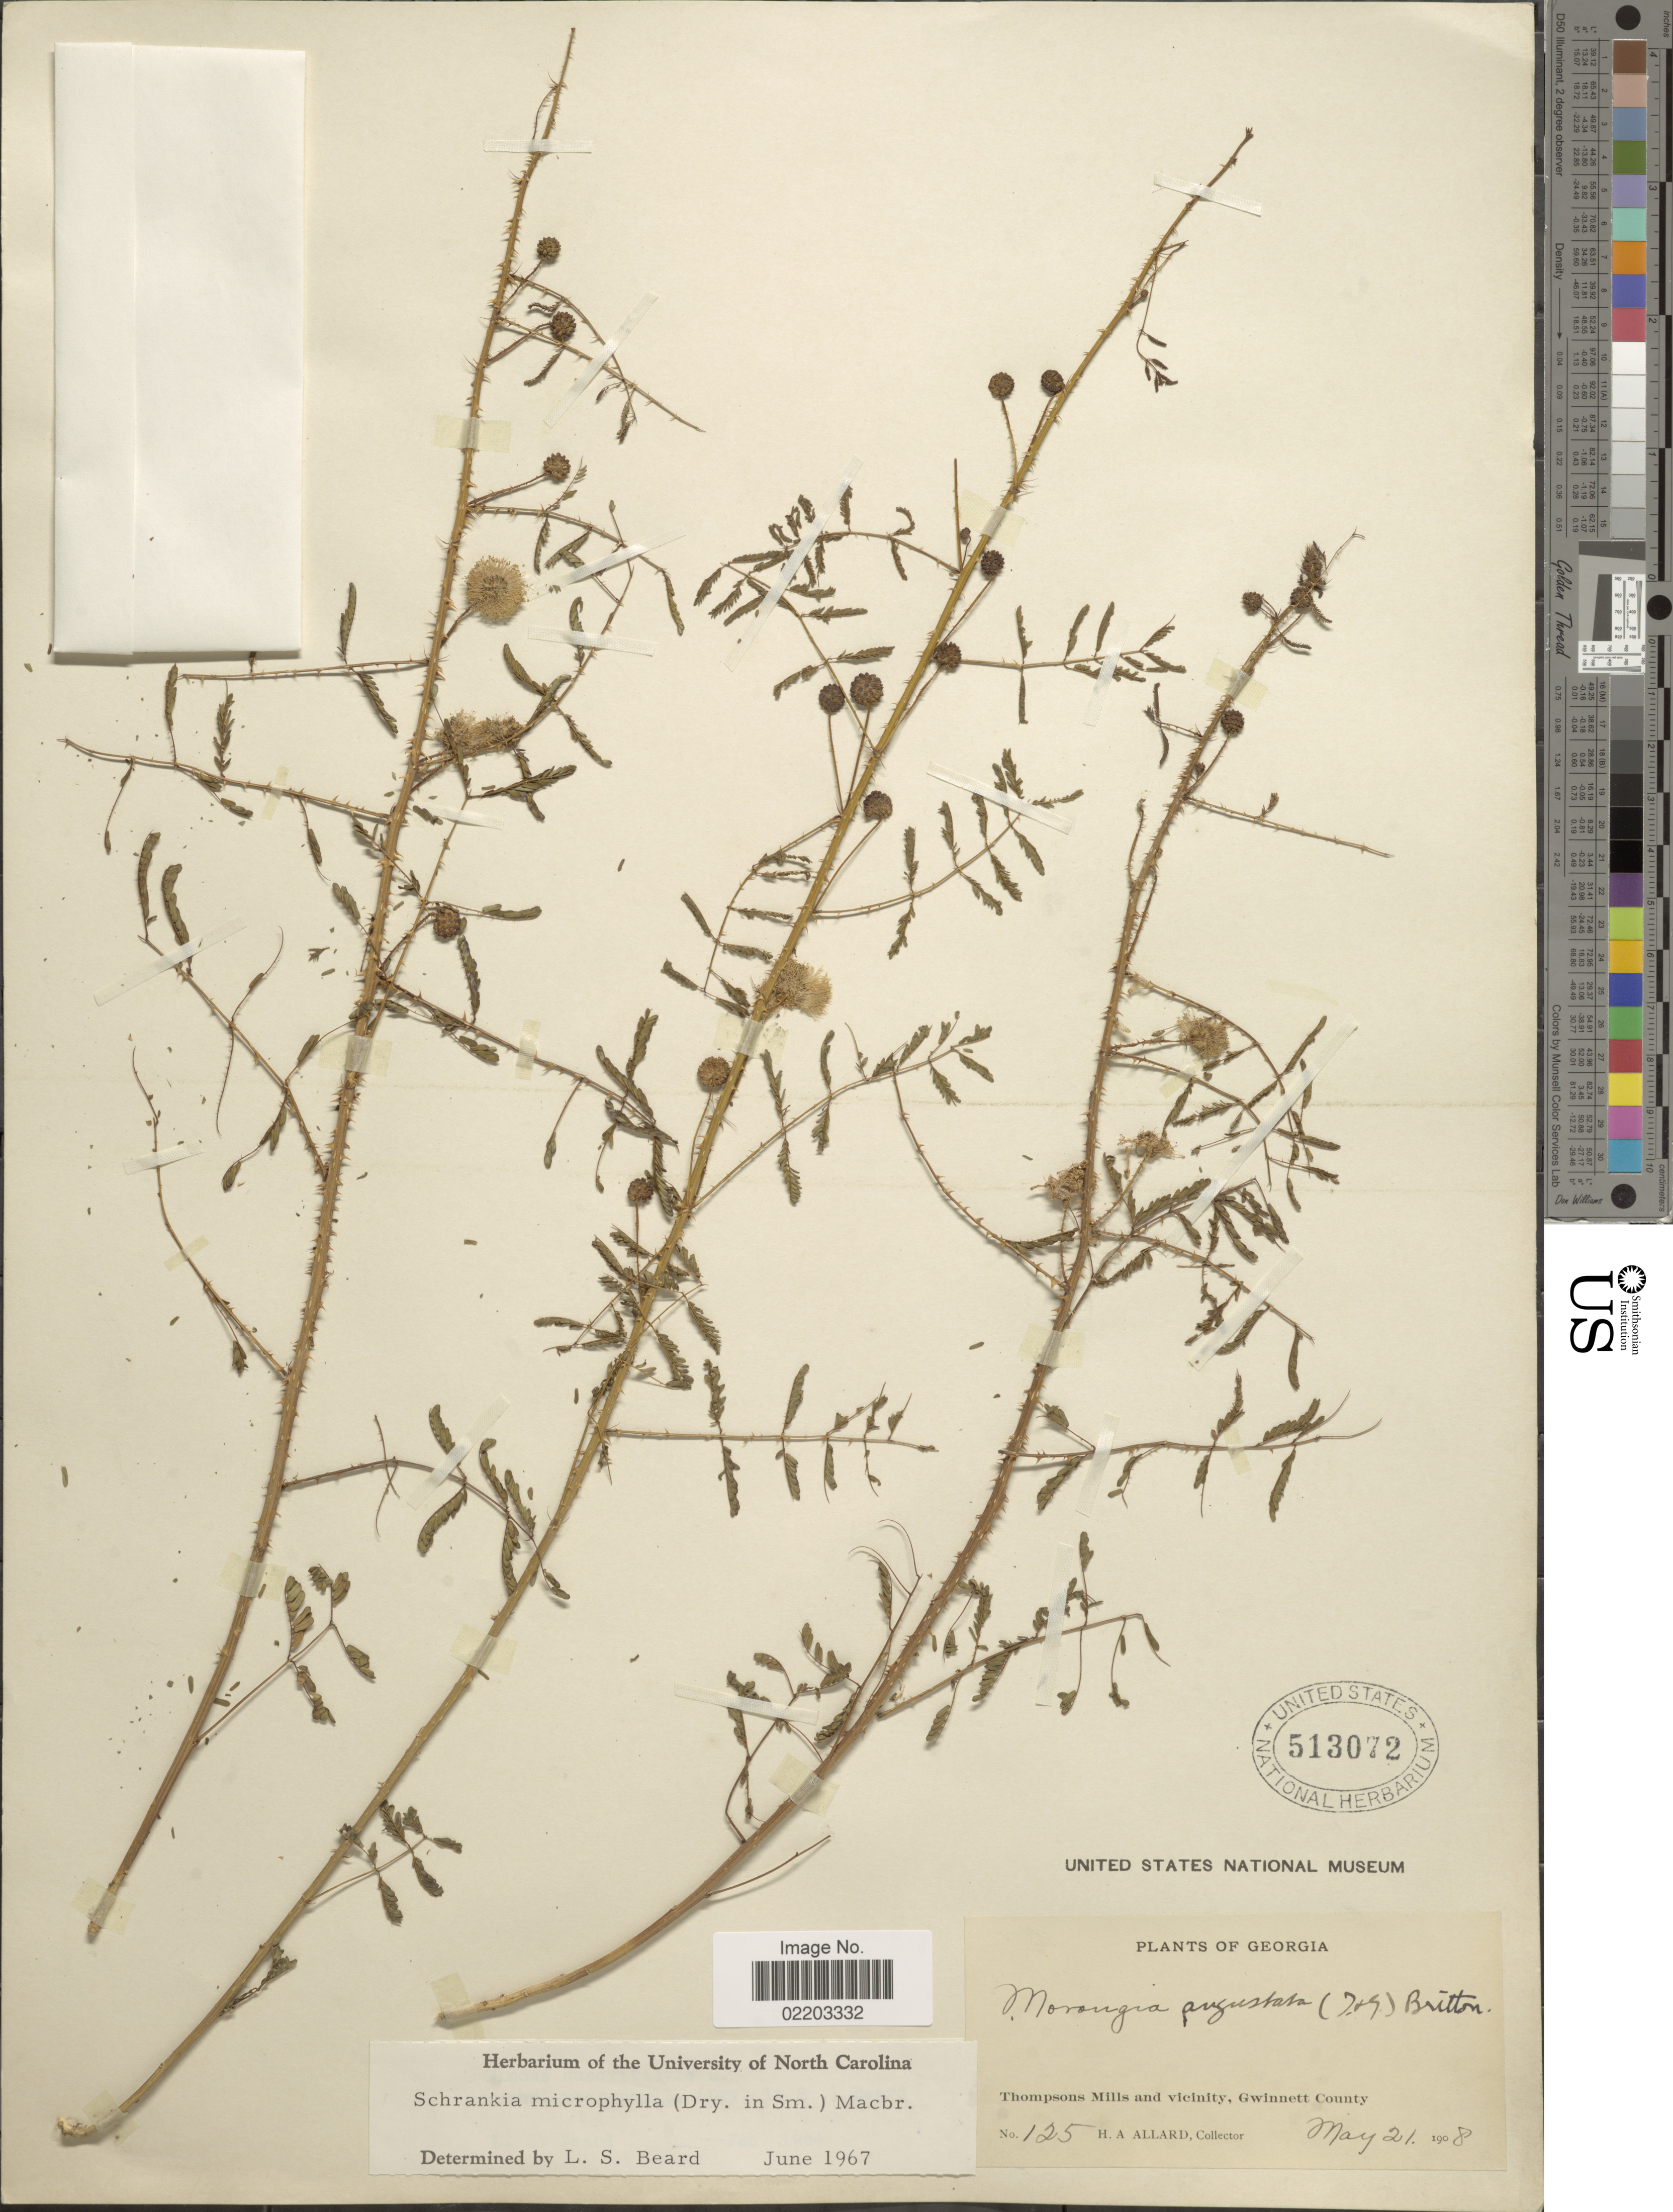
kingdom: Plantae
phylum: Tracheophyta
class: Magnoliopsida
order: Fabales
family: Fabaceae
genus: Mimosa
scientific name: Mimosa microphylla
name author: Dryand.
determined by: Strong, M. T., (US), Smithsonian Institution - National Museum of Natural History (UNITED STATES)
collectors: H. A. Allard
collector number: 125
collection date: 1908-05-21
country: United States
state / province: Georgia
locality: Thompson Mills and vicinity, Gwinnett County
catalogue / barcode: US 513072